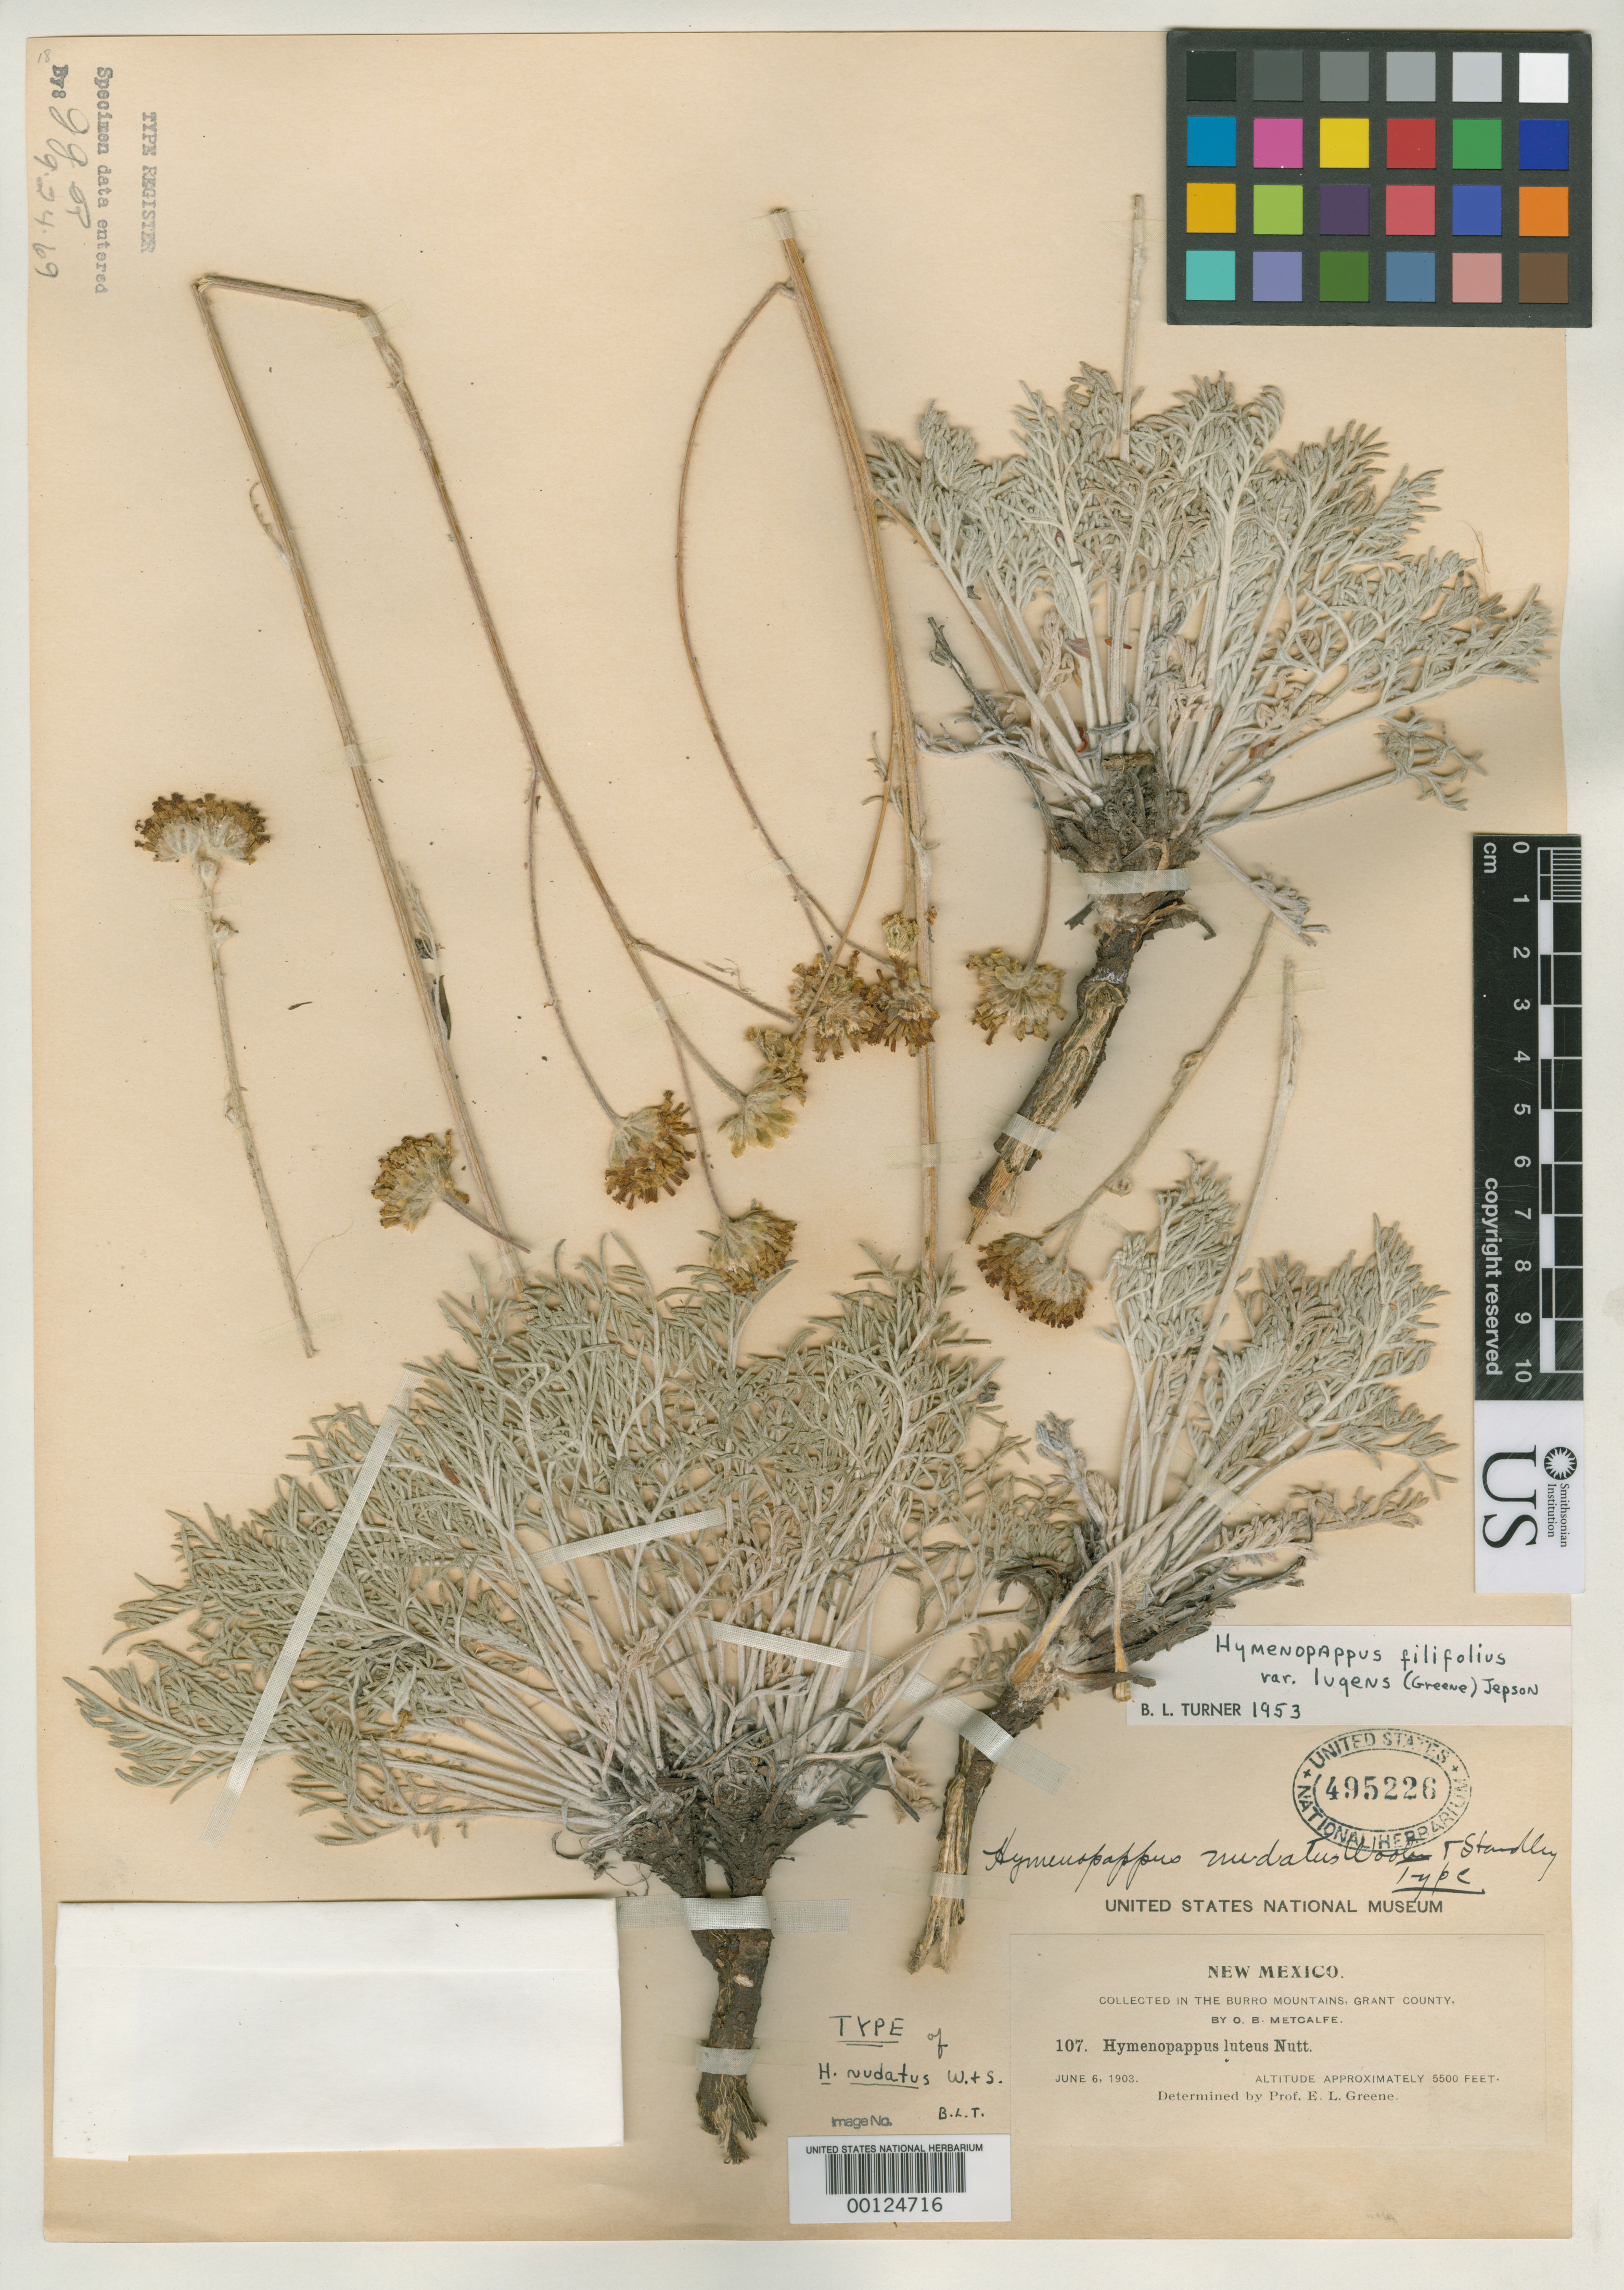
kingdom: Plantae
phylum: Tracheophyta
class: Magnoliopsida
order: Asterales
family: Asteraceae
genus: Hymenopappus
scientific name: Hymenopappus nudatus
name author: Wooton & Standl.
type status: Holotype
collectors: O. B. Metcalfe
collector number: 107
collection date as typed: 06 Jun 1903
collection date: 1903-06-06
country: United States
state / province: New Mexico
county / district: Grant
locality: Burro Mts.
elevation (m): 1650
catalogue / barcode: US 495226